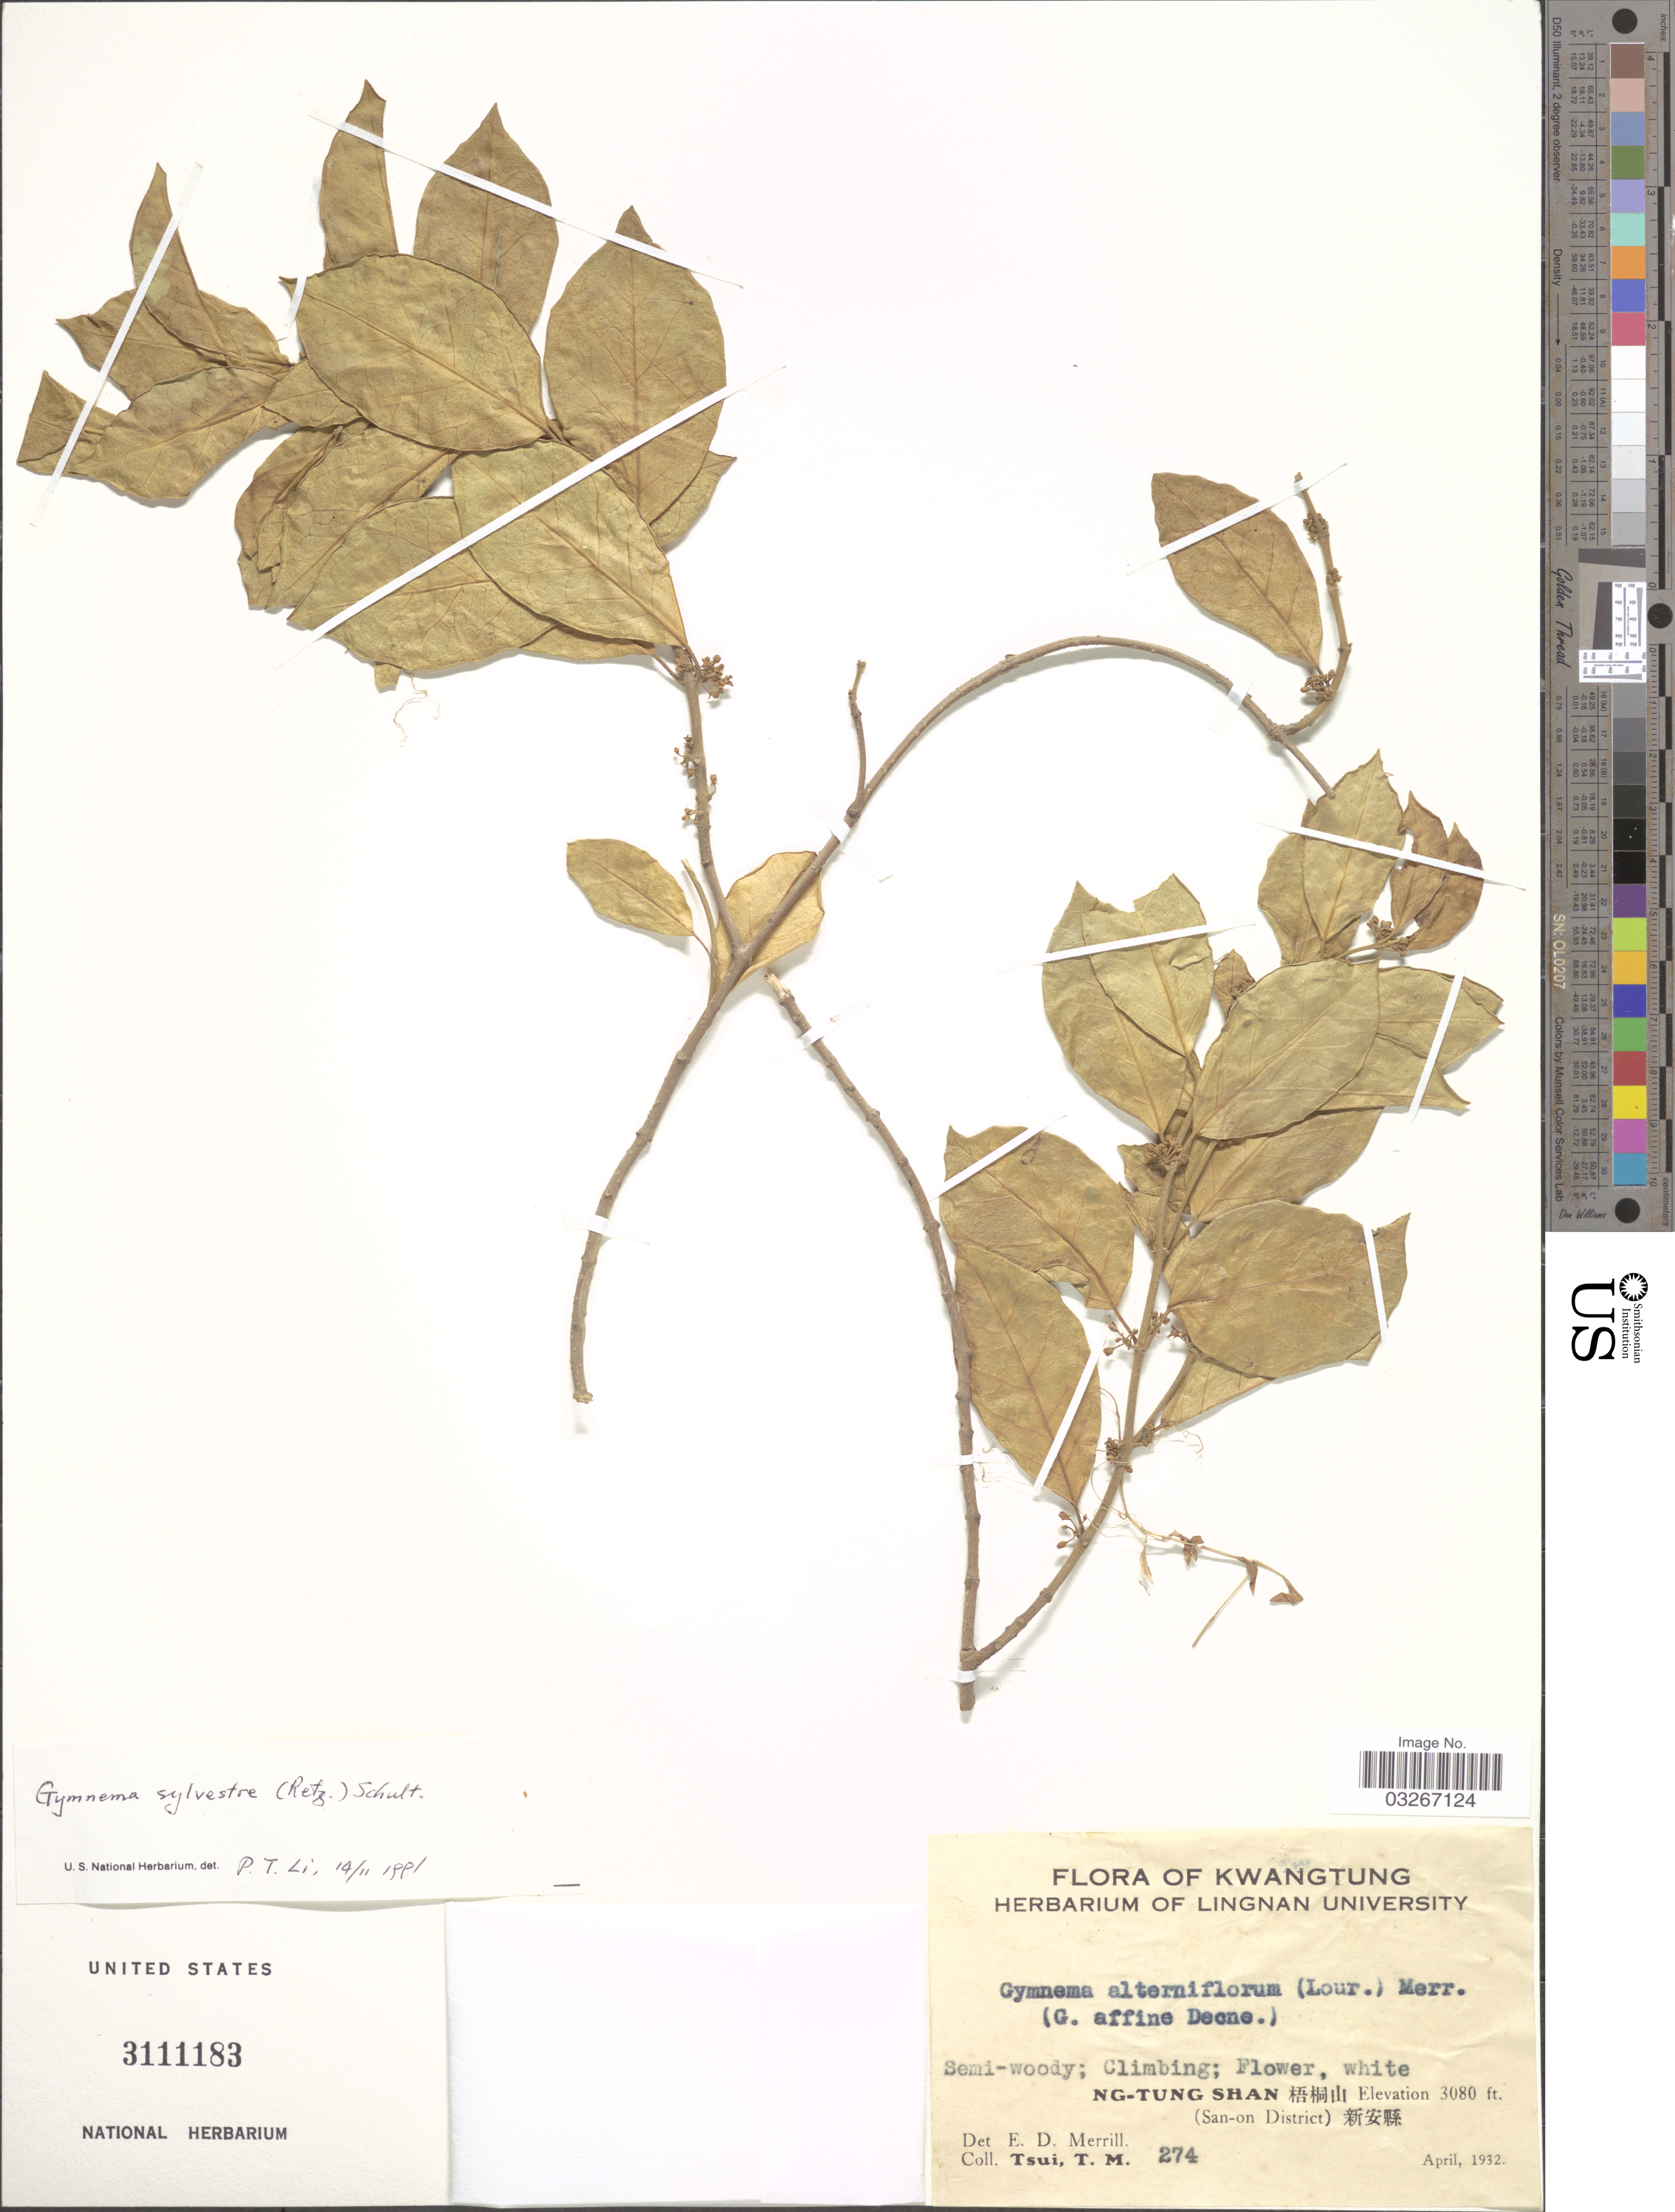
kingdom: Plantae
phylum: Tracheophyta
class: Magnoliopsida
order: Gentianales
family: Apocynaceae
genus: Gymnema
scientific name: Gymnema sylvestre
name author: (Retz.) R. Br. ex Schult. in Roem. & Schult.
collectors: T. Tsui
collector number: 274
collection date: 1932-04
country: China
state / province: Guangdong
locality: Kwangtung. Ng-Tung Shan X. (San-on District) X.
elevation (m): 939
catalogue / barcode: US 3111183